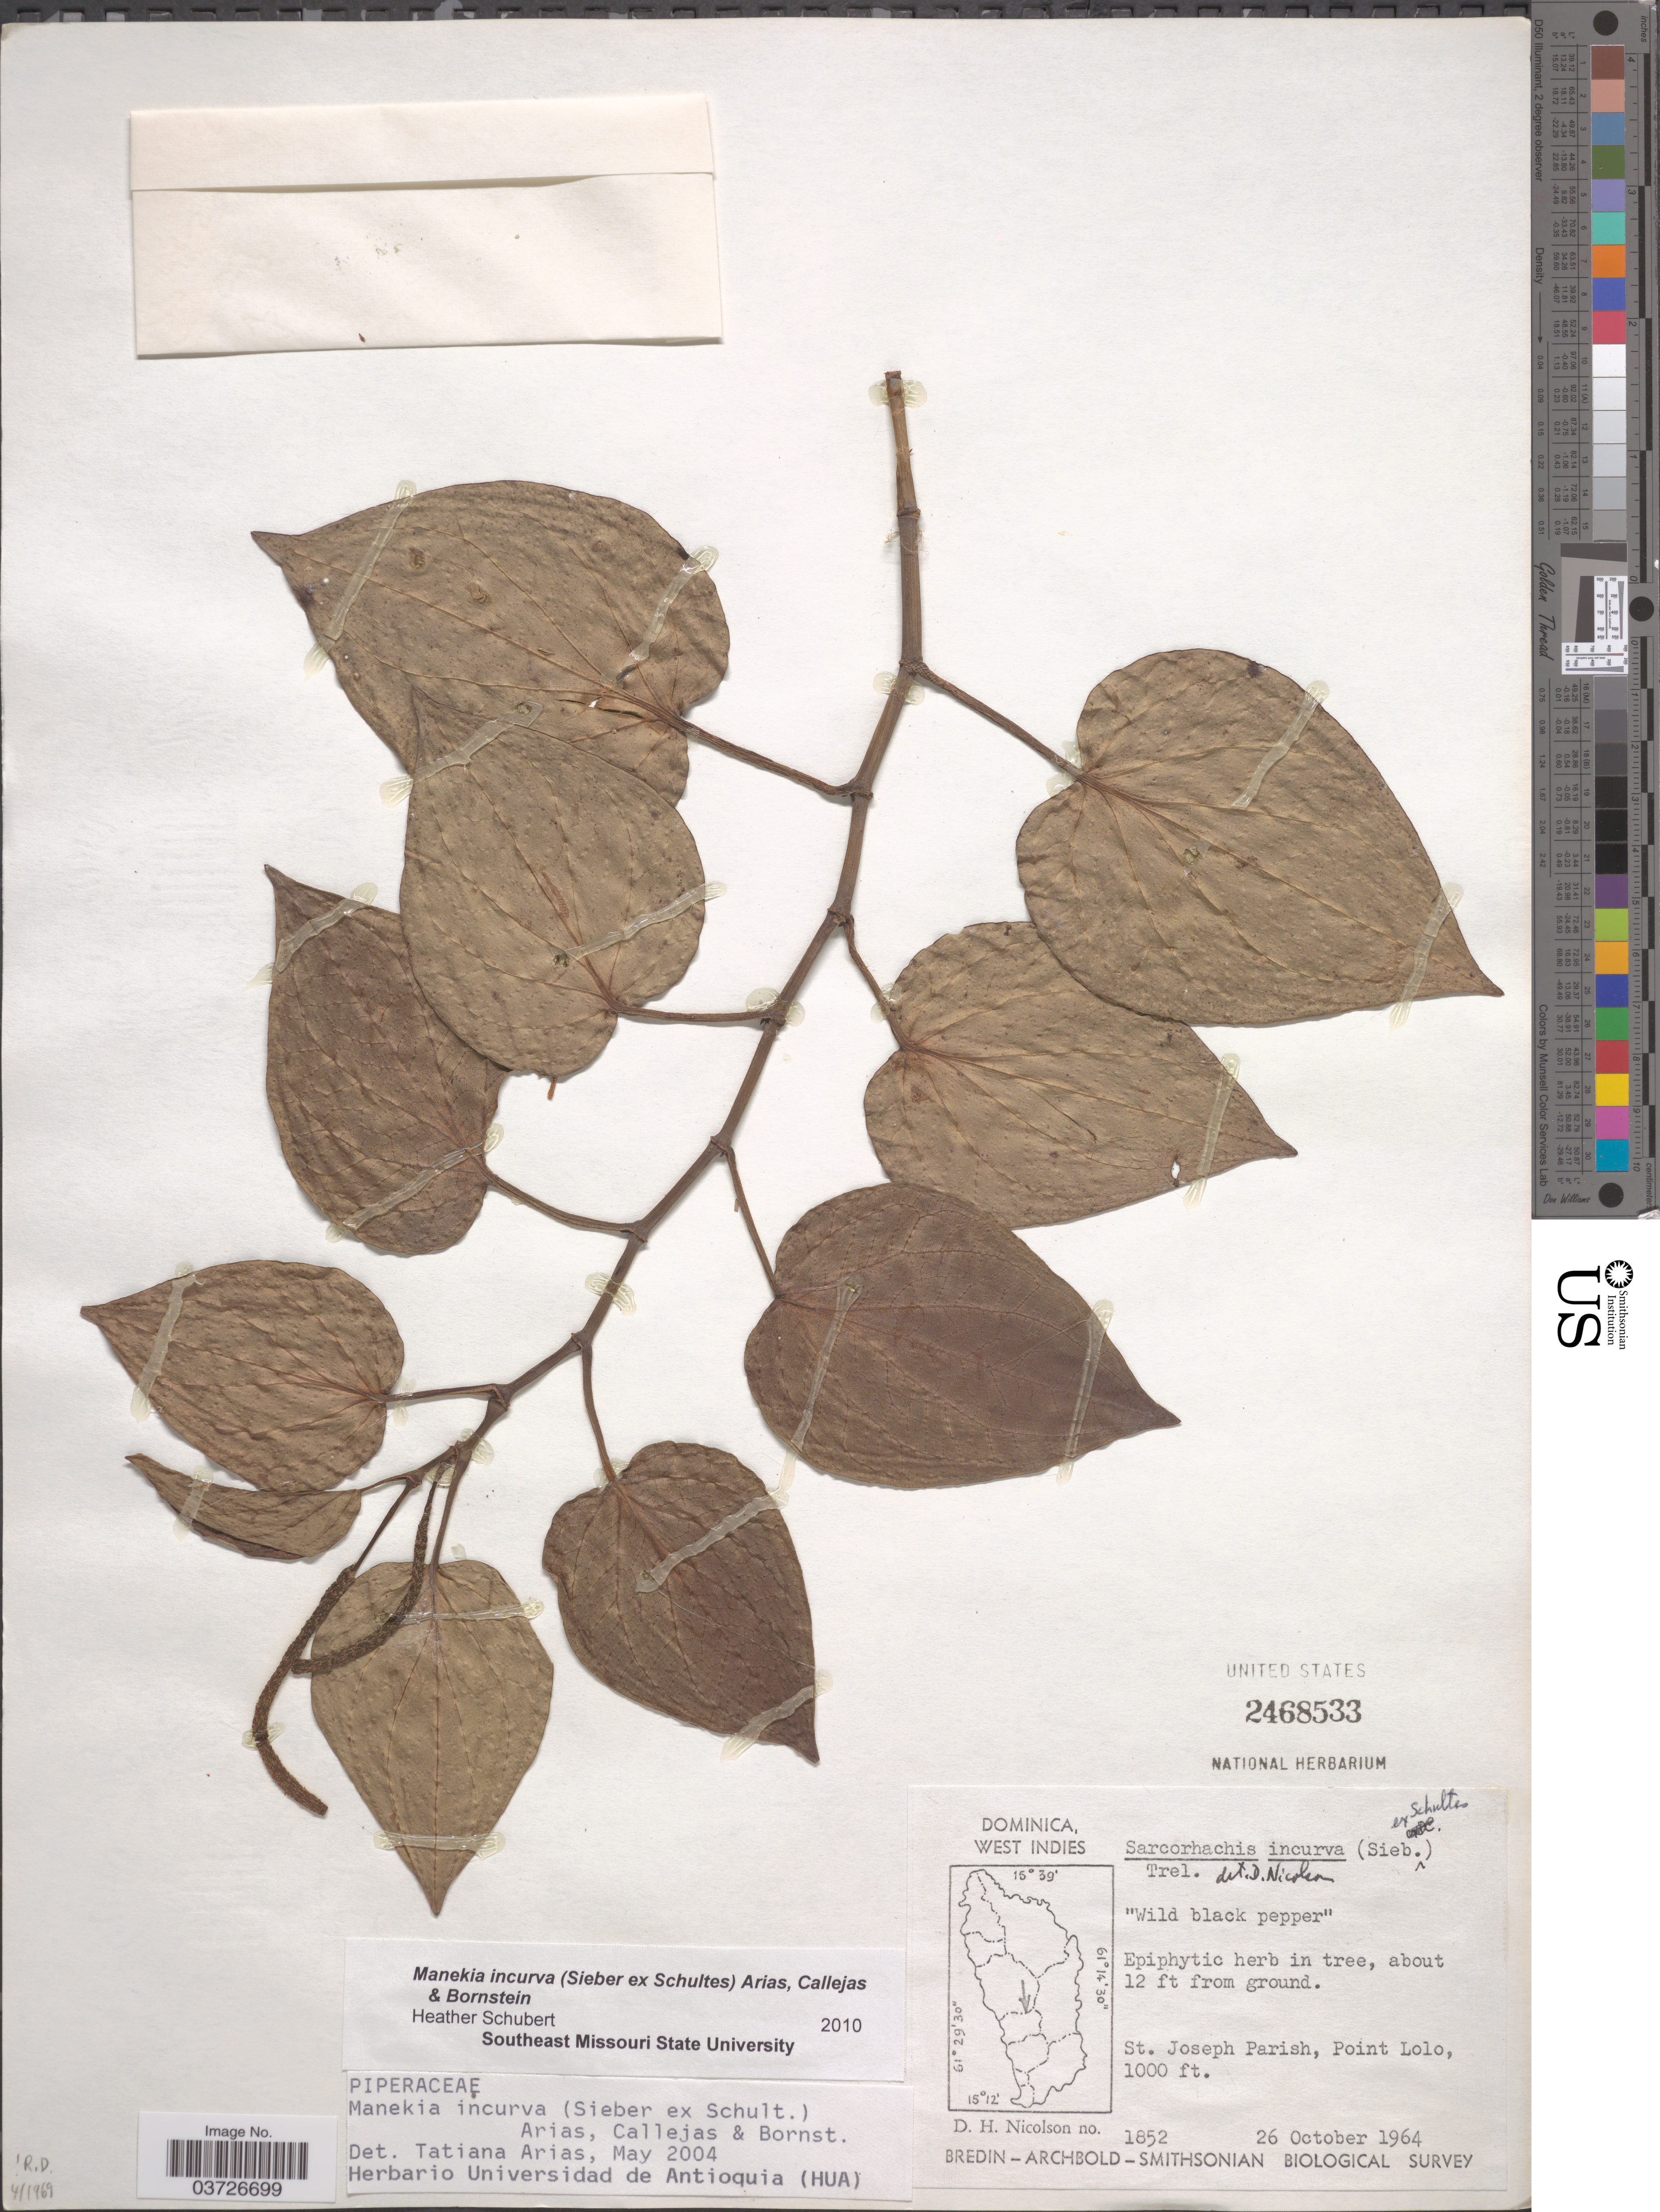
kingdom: Plantae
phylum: Tracheophyta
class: Magnoliopsida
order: Piperales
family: Piperaceae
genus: Manekia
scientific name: Manekia incurva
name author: (Sieber ex Schult.) T. Arias et al.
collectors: D. H. Nicolson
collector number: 1852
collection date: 1964-10-26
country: Dominica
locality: West Indies. St. Joseph Parish, Point Lolo.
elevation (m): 305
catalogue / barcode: US 2468533